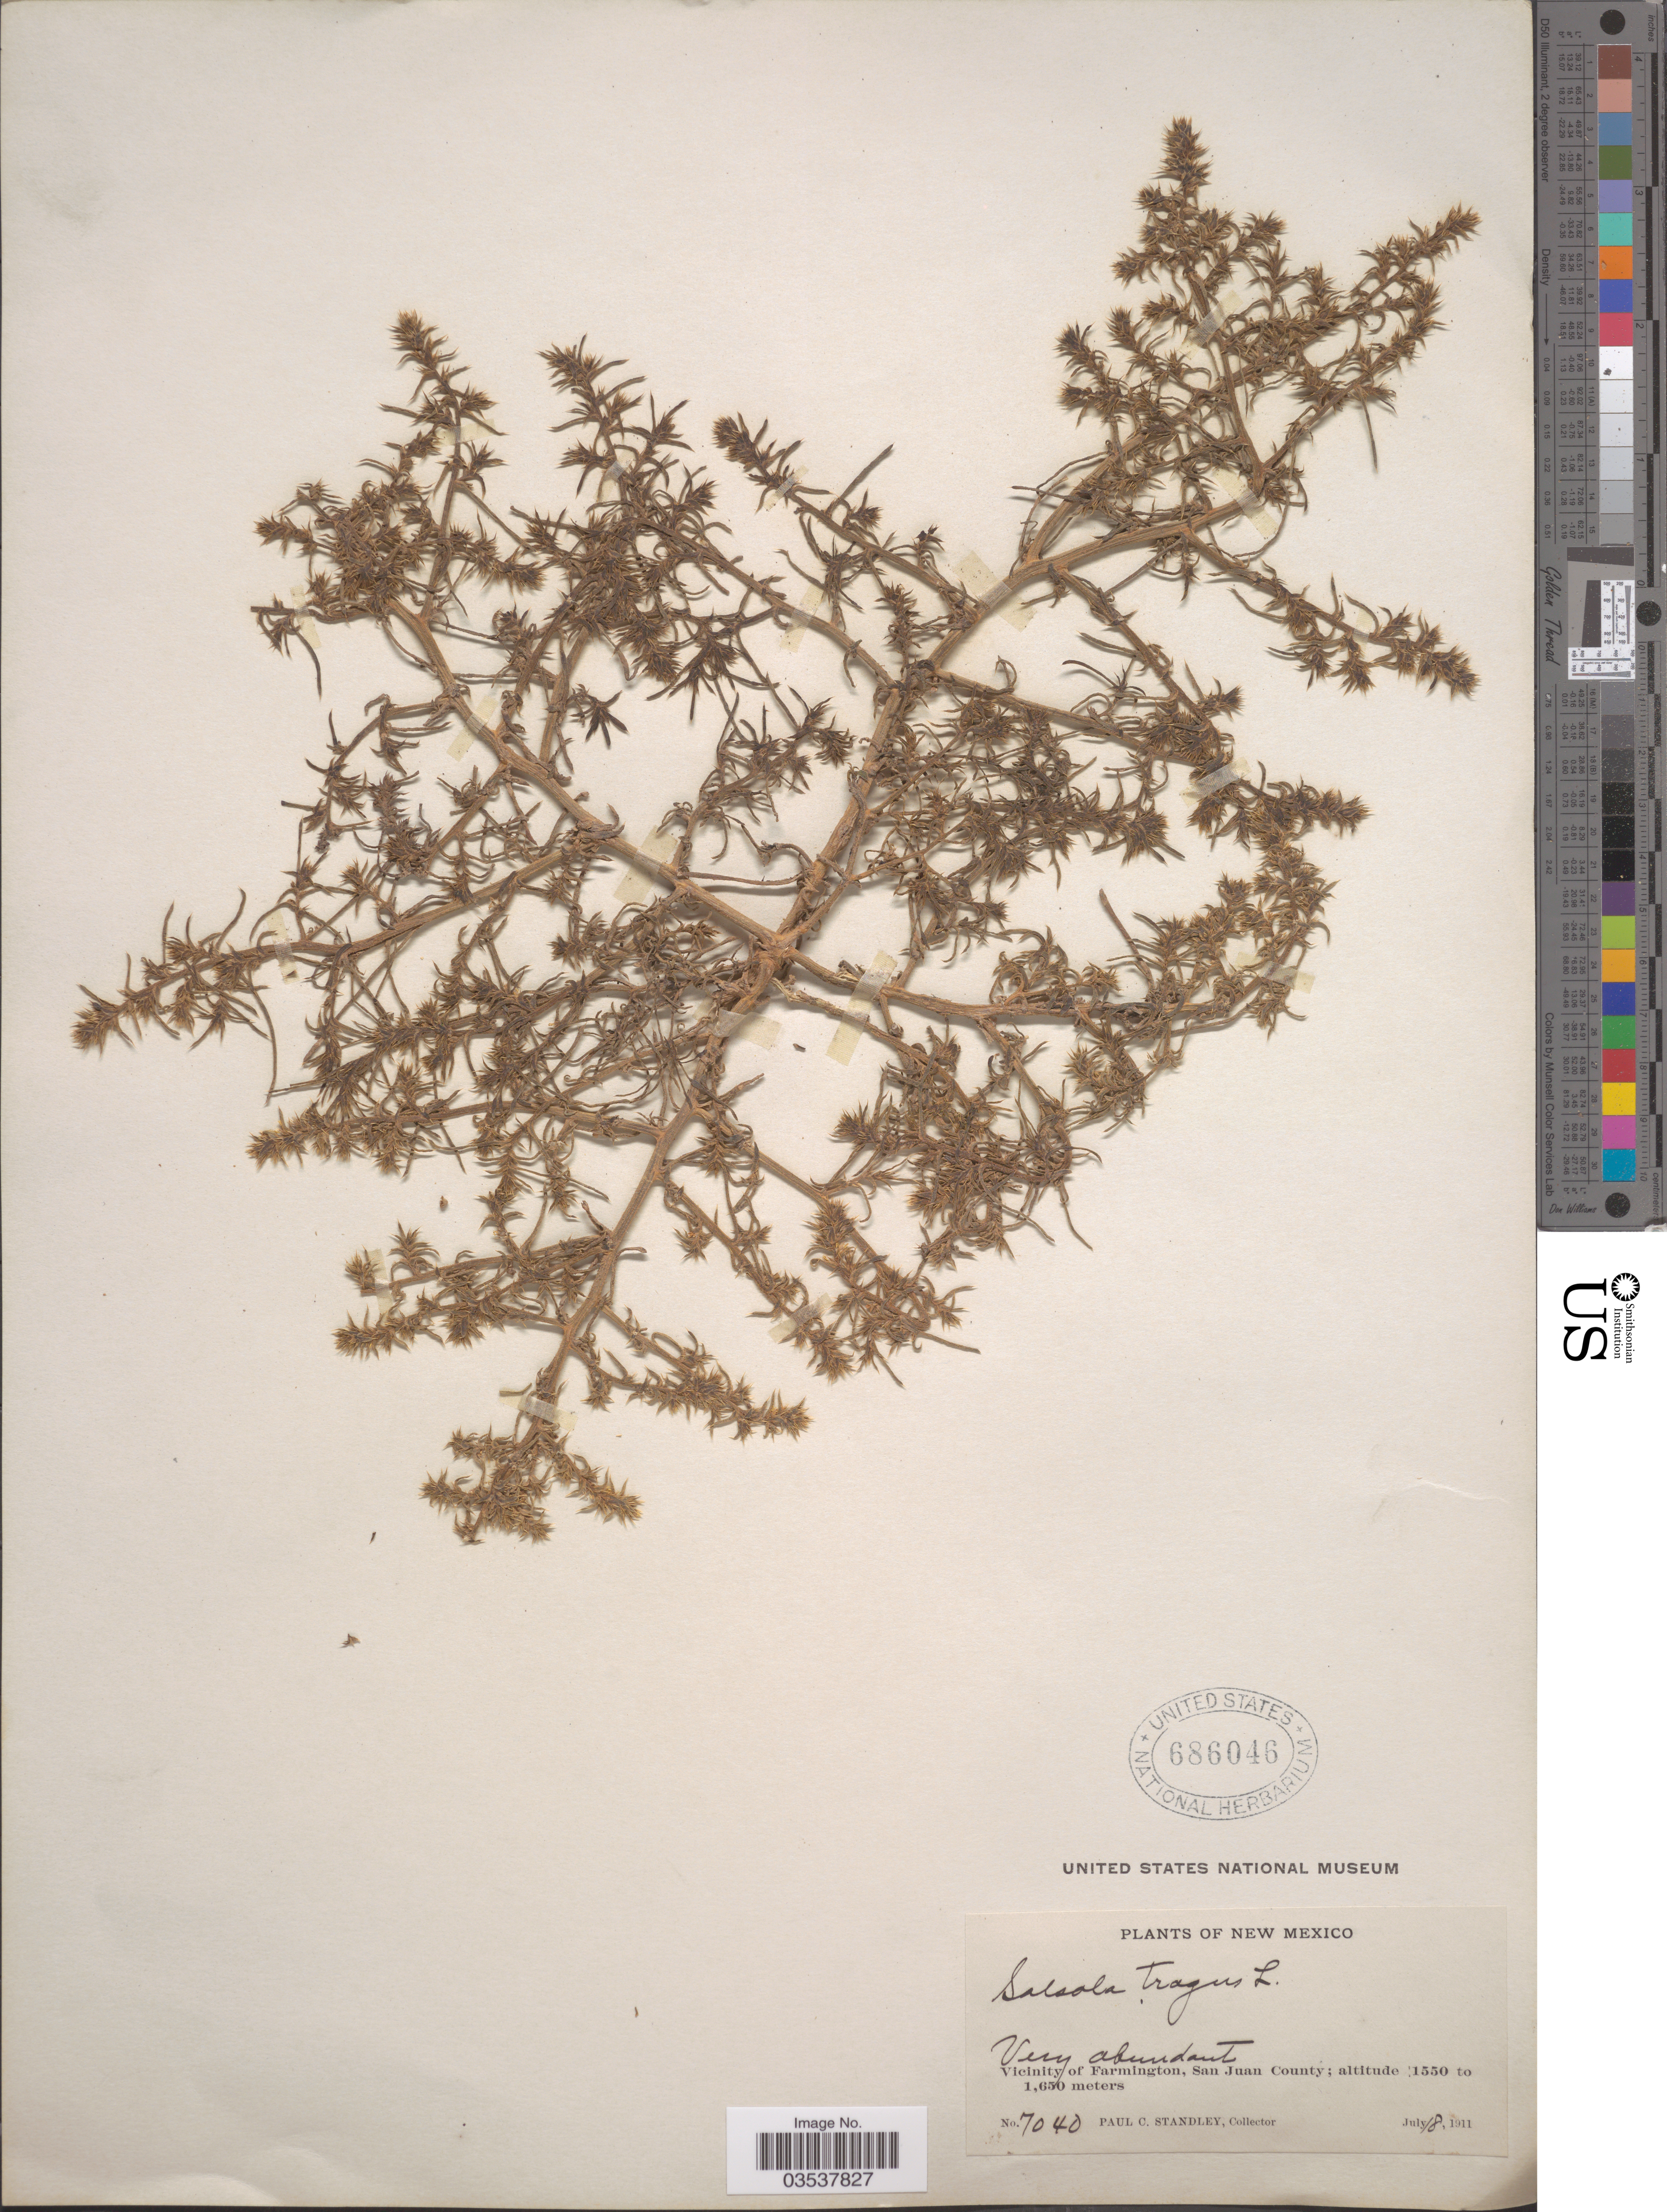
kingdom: Plantae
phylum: Tracheophyta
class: Magnoliopsida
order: Caryophyllales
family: Amaranthaceae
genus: Salsola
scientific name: Salsola pestifer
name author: A. Nelson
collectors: P. C. Standley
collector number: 7040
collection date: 1911-07-18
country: United States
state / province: New Mexico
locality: Vicinity of Farmington, San Juan County.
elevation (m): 1550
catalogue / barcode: US 686046